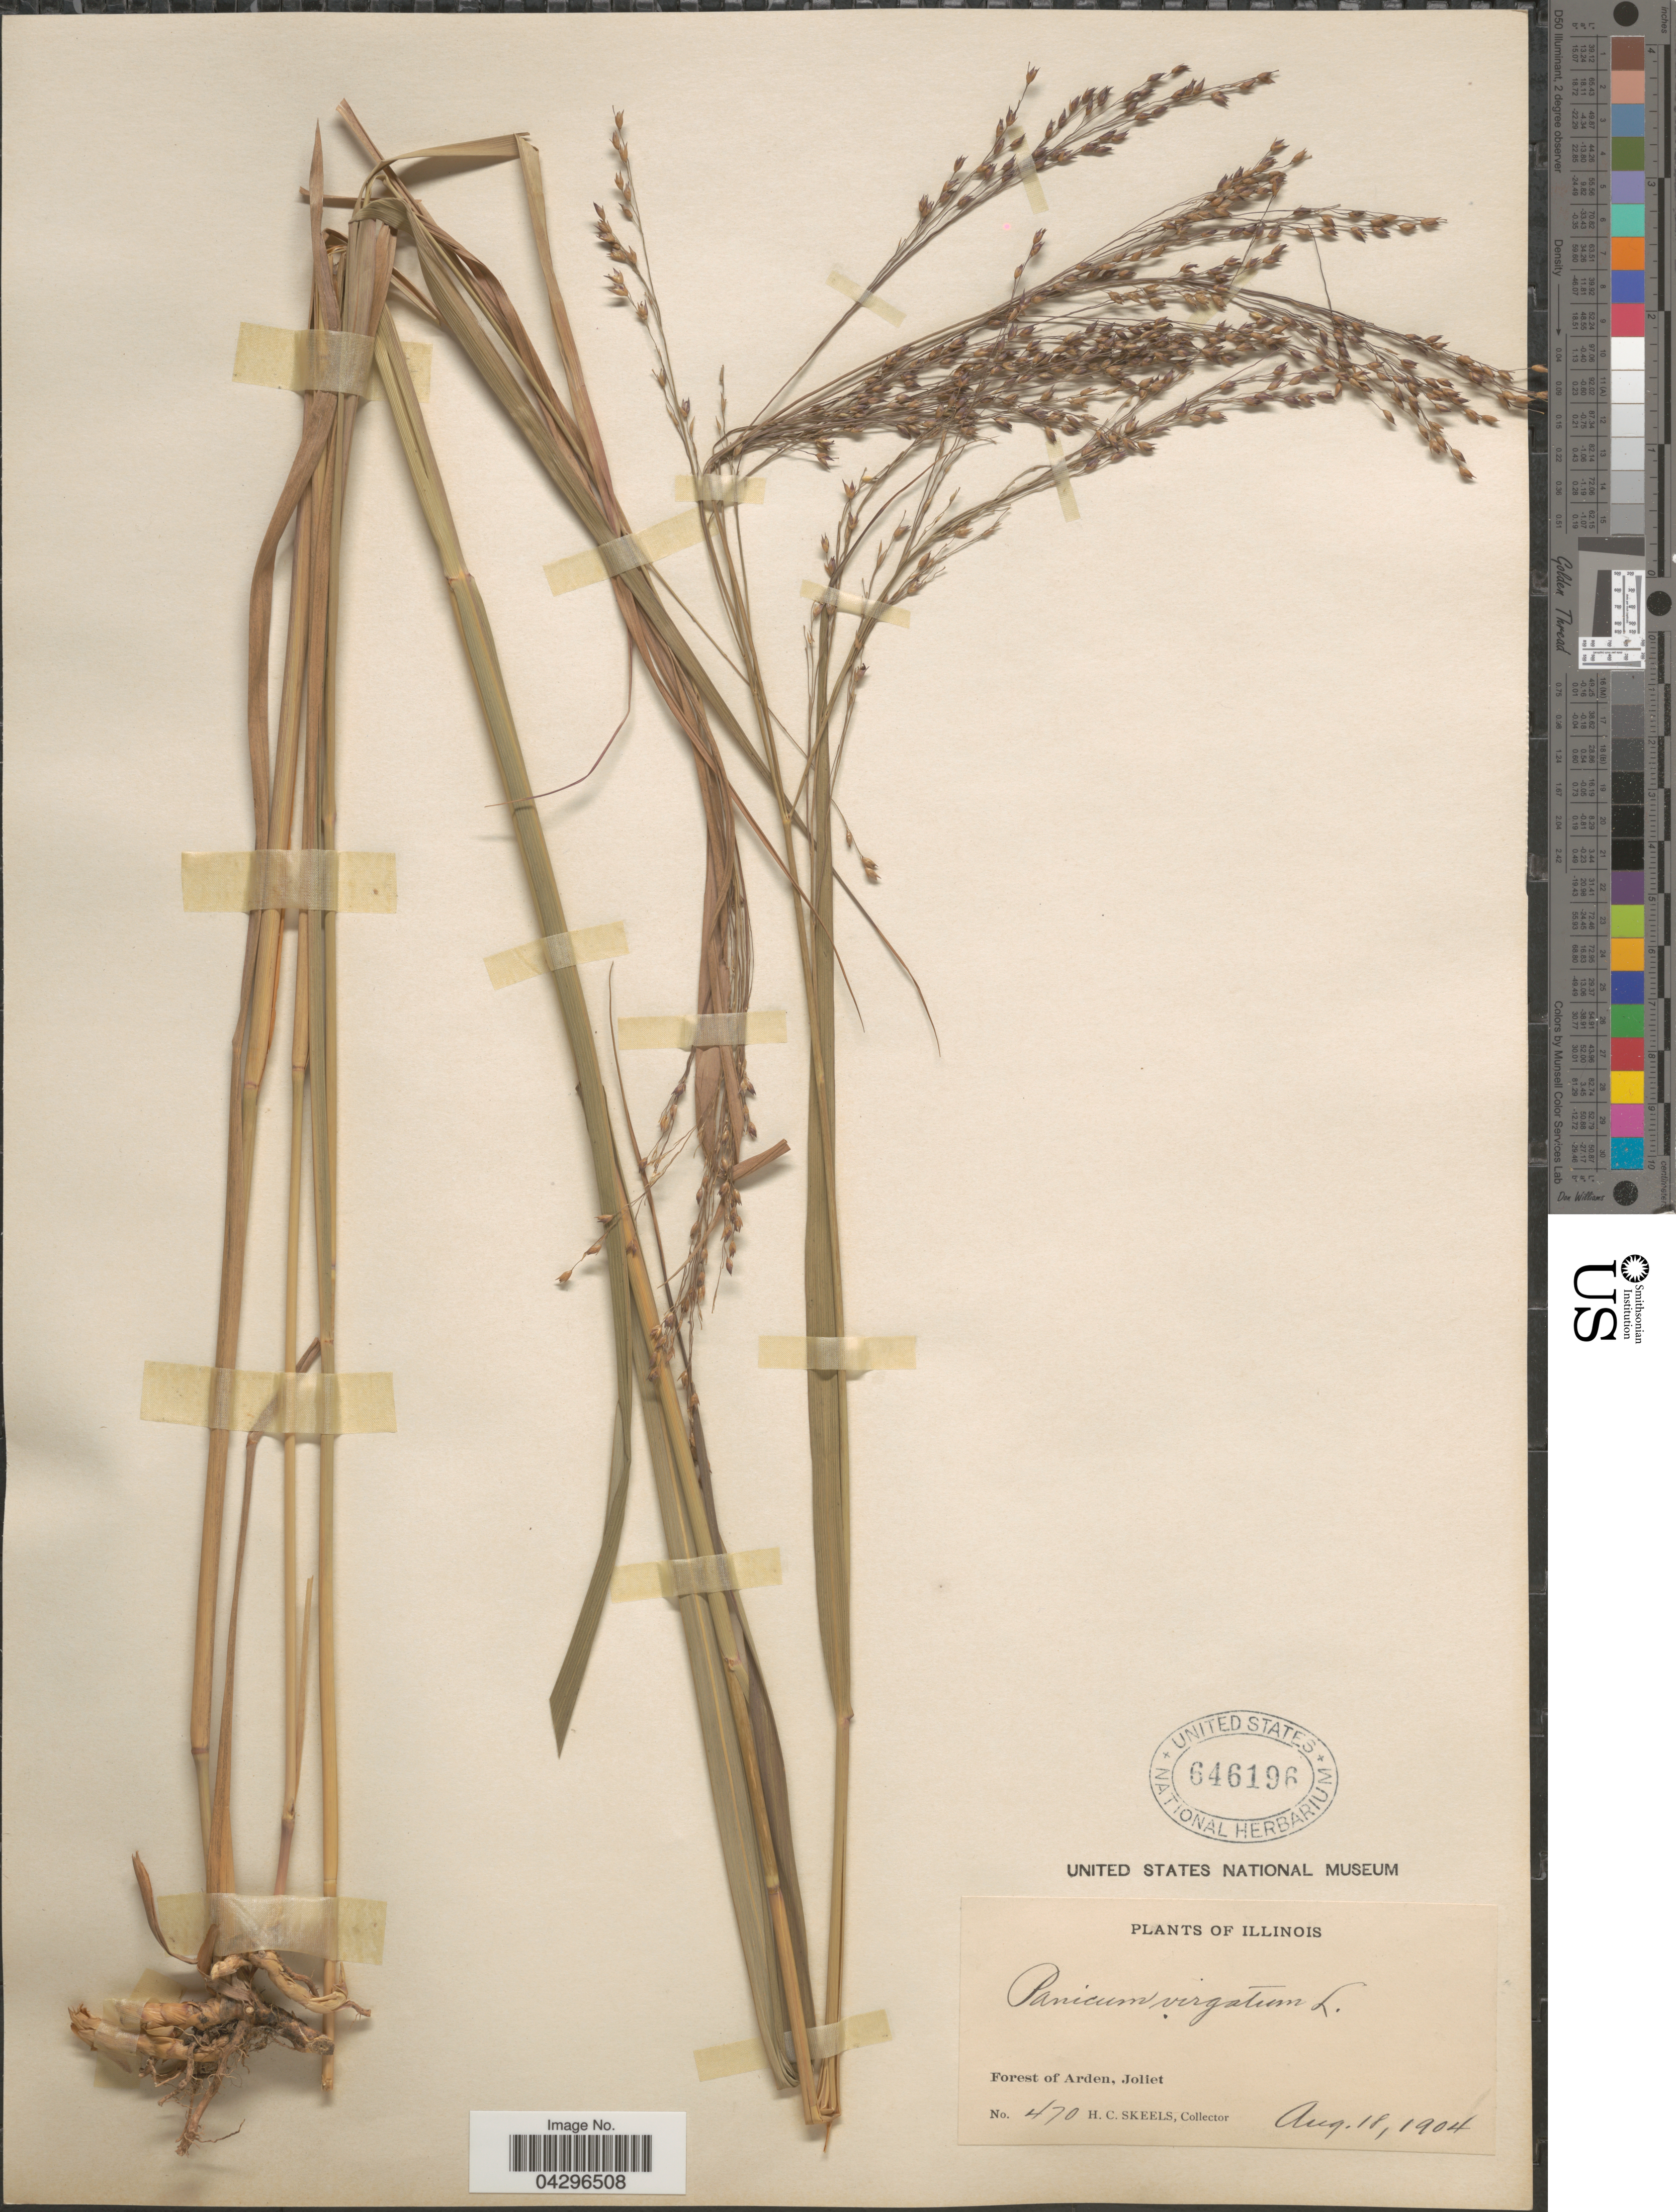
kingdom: Plantae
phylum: Tracheophyta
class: Liliopsida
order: Poales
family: Poaceae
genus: Panicum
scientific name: Panicum virgatum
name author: L.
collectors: H. Skeels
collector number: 470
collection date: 1904-08-18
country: United States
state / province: Illinois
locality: Forest of Arden, Joliet.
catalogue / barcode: US 646196